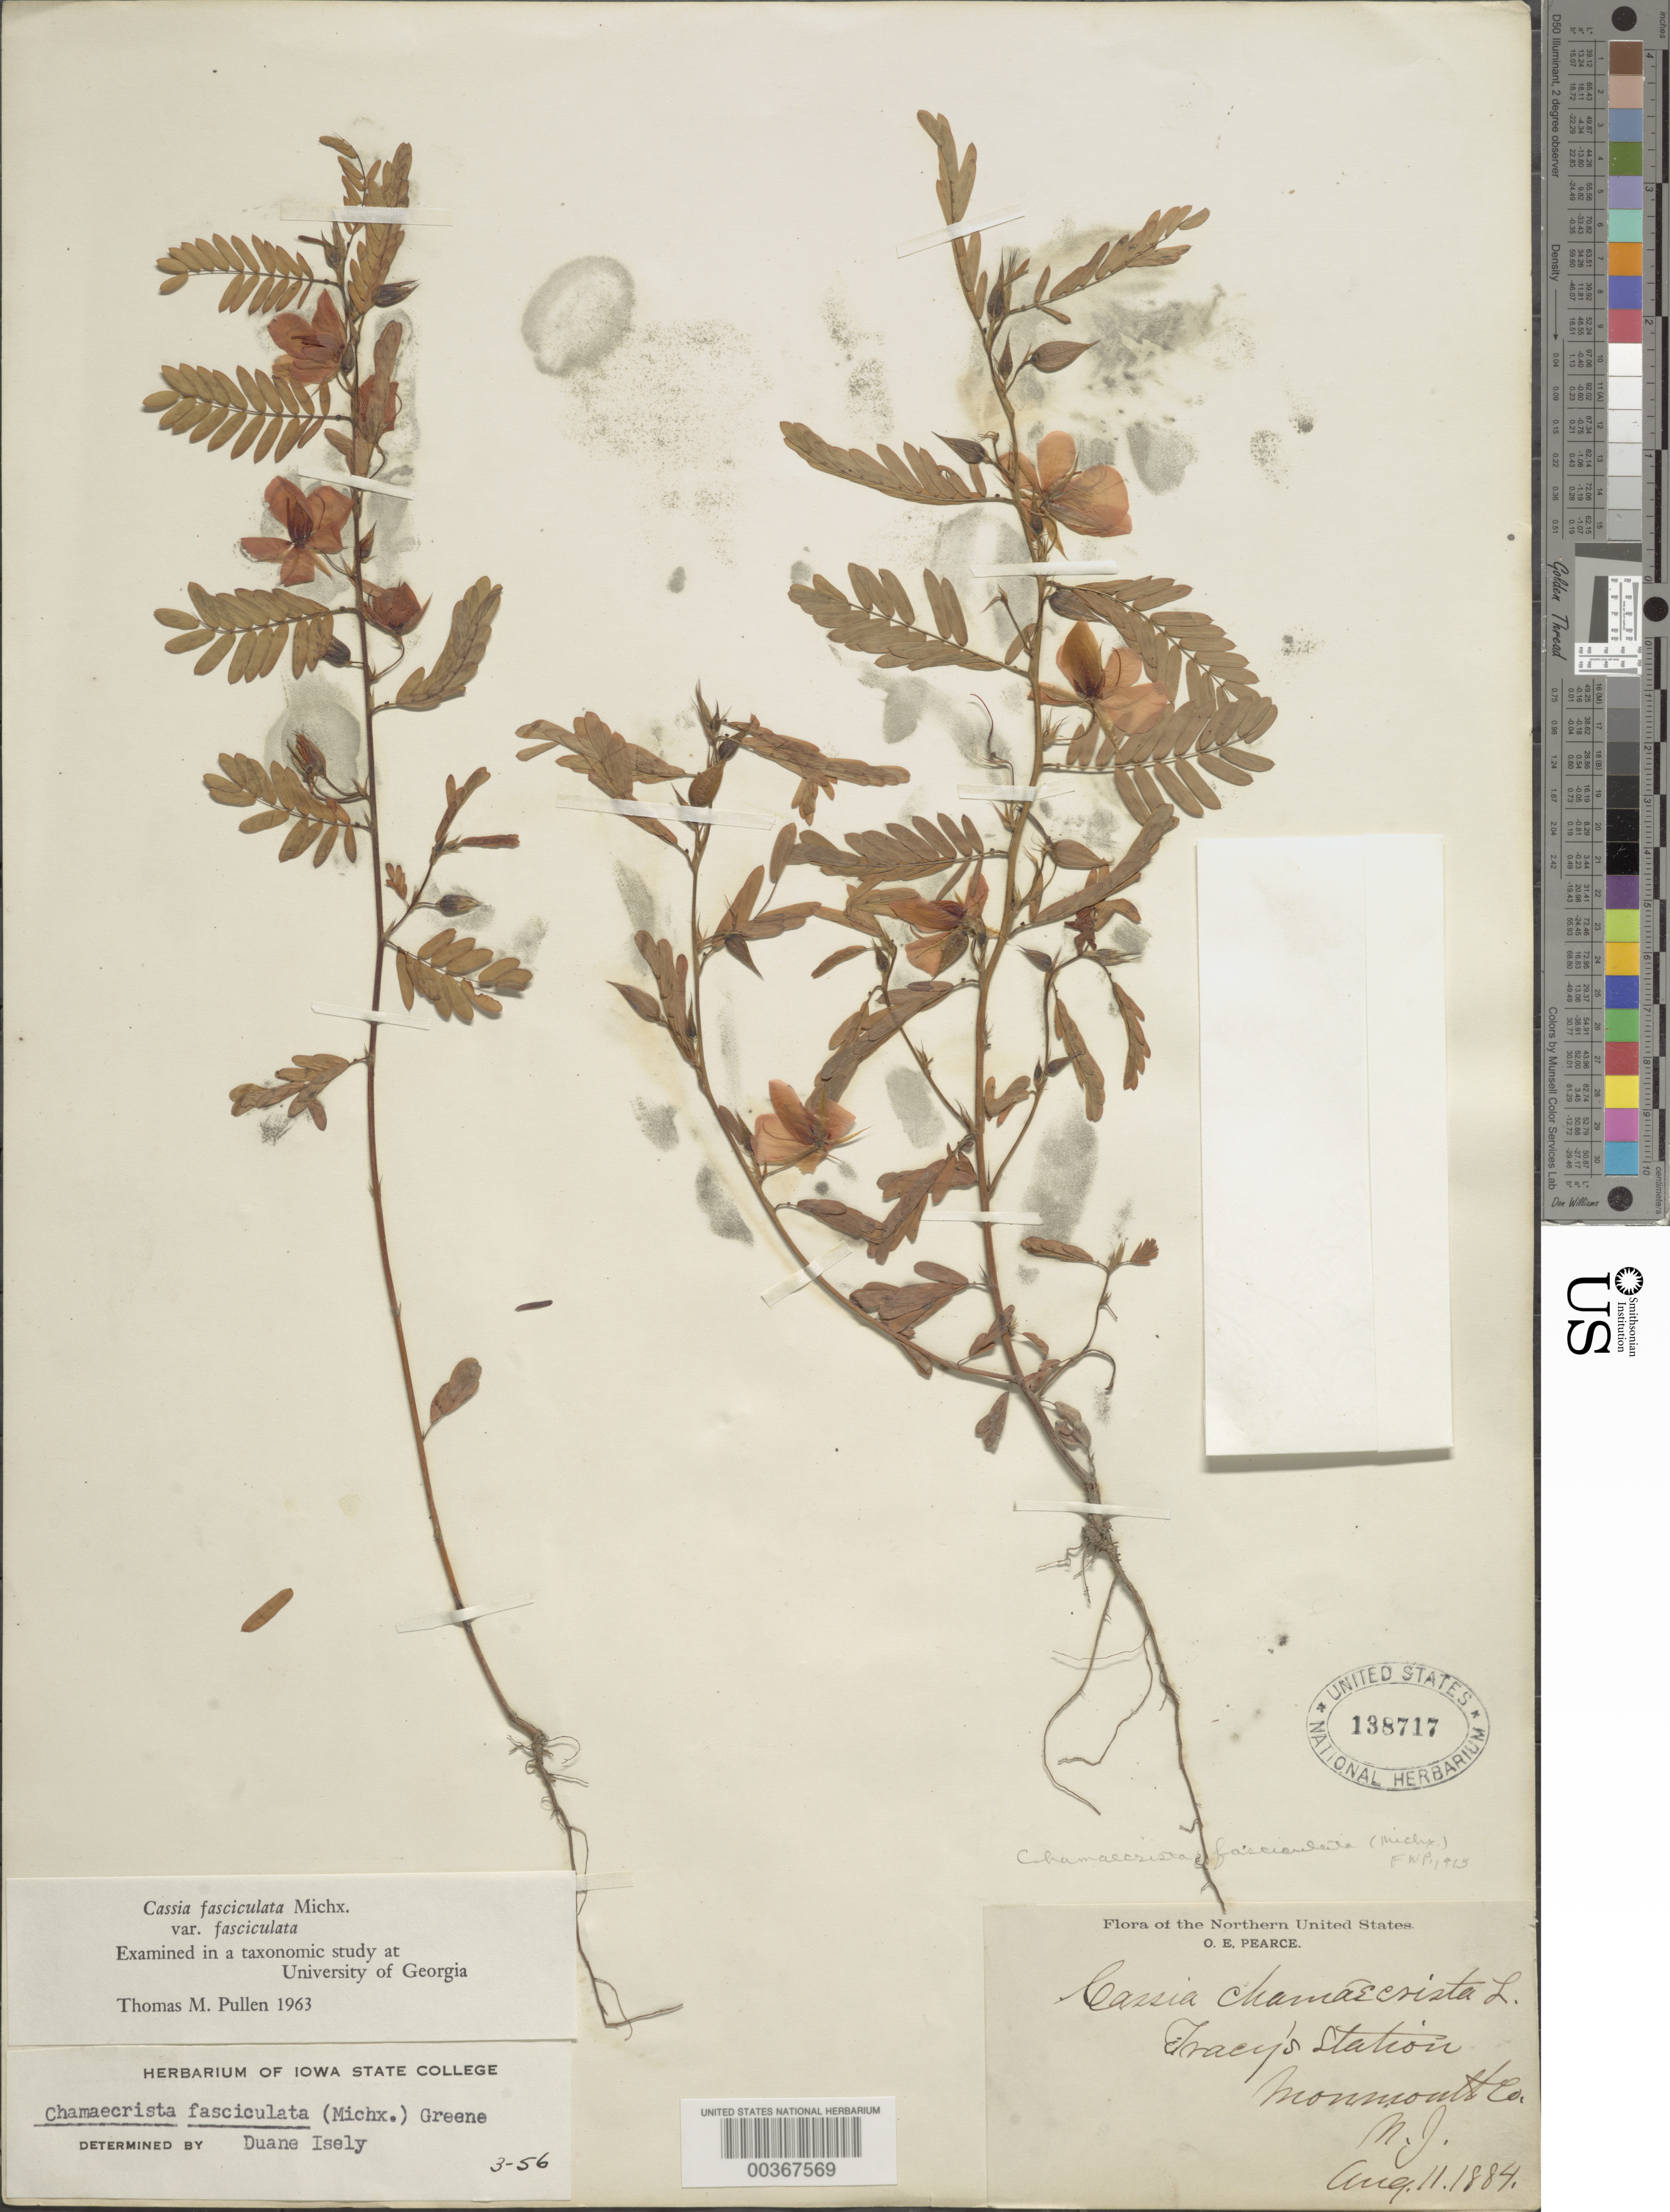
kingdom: Plantae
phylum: Tracheophyta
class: Magnoliopsida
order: Fabales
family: Fabaceae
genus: Chamaecrista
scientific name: Chamaecrista fasciculata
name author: (Michx.) Greene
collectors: O. E. Pearce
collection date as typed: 11 Aug 1884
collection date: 1884-08-11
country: United States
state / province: New Jersey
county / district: Monmouth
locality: Tracy's station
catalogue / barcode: US 138717